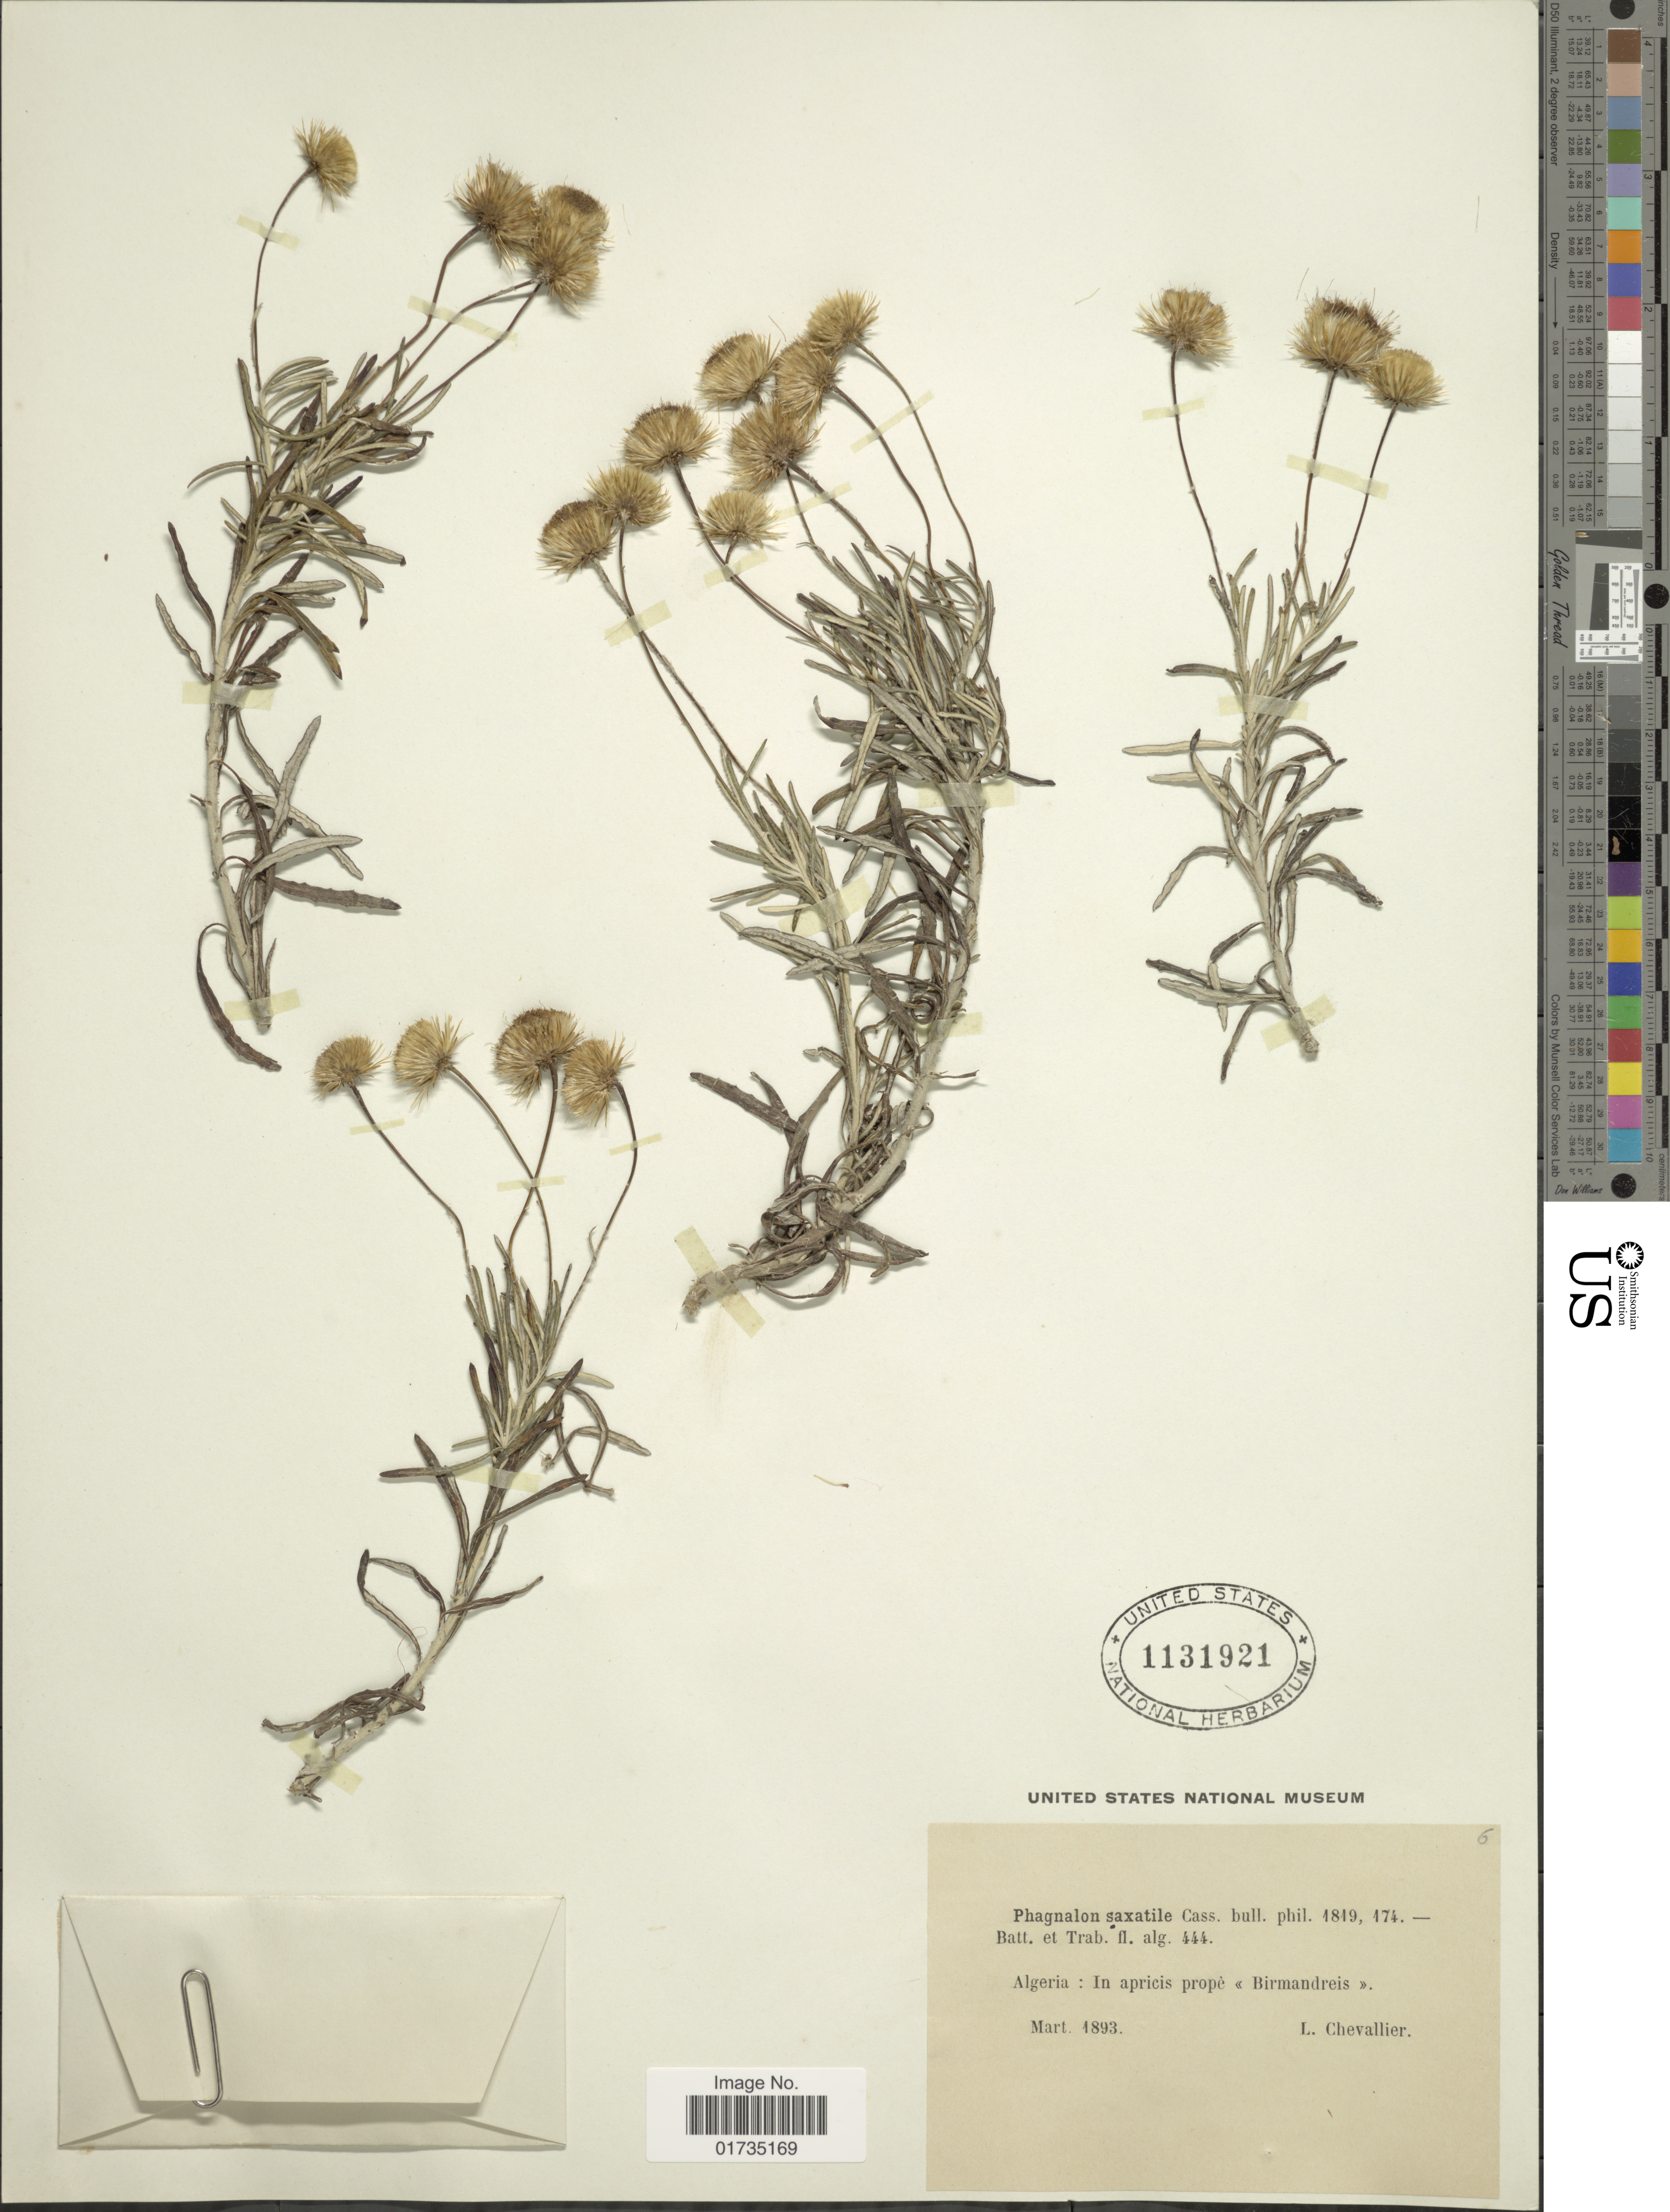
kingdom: Plantae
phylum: Tracheophyta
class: Magnoliopsida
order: Asterales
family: Asteraceae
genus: Phagnalon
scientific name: Phagnalon saxatile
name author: Cass.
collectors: L. Chevallier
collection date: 1893-03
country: Algeria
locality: Algeria: In apricis prope. Birmandreis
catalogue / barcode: US 1131921